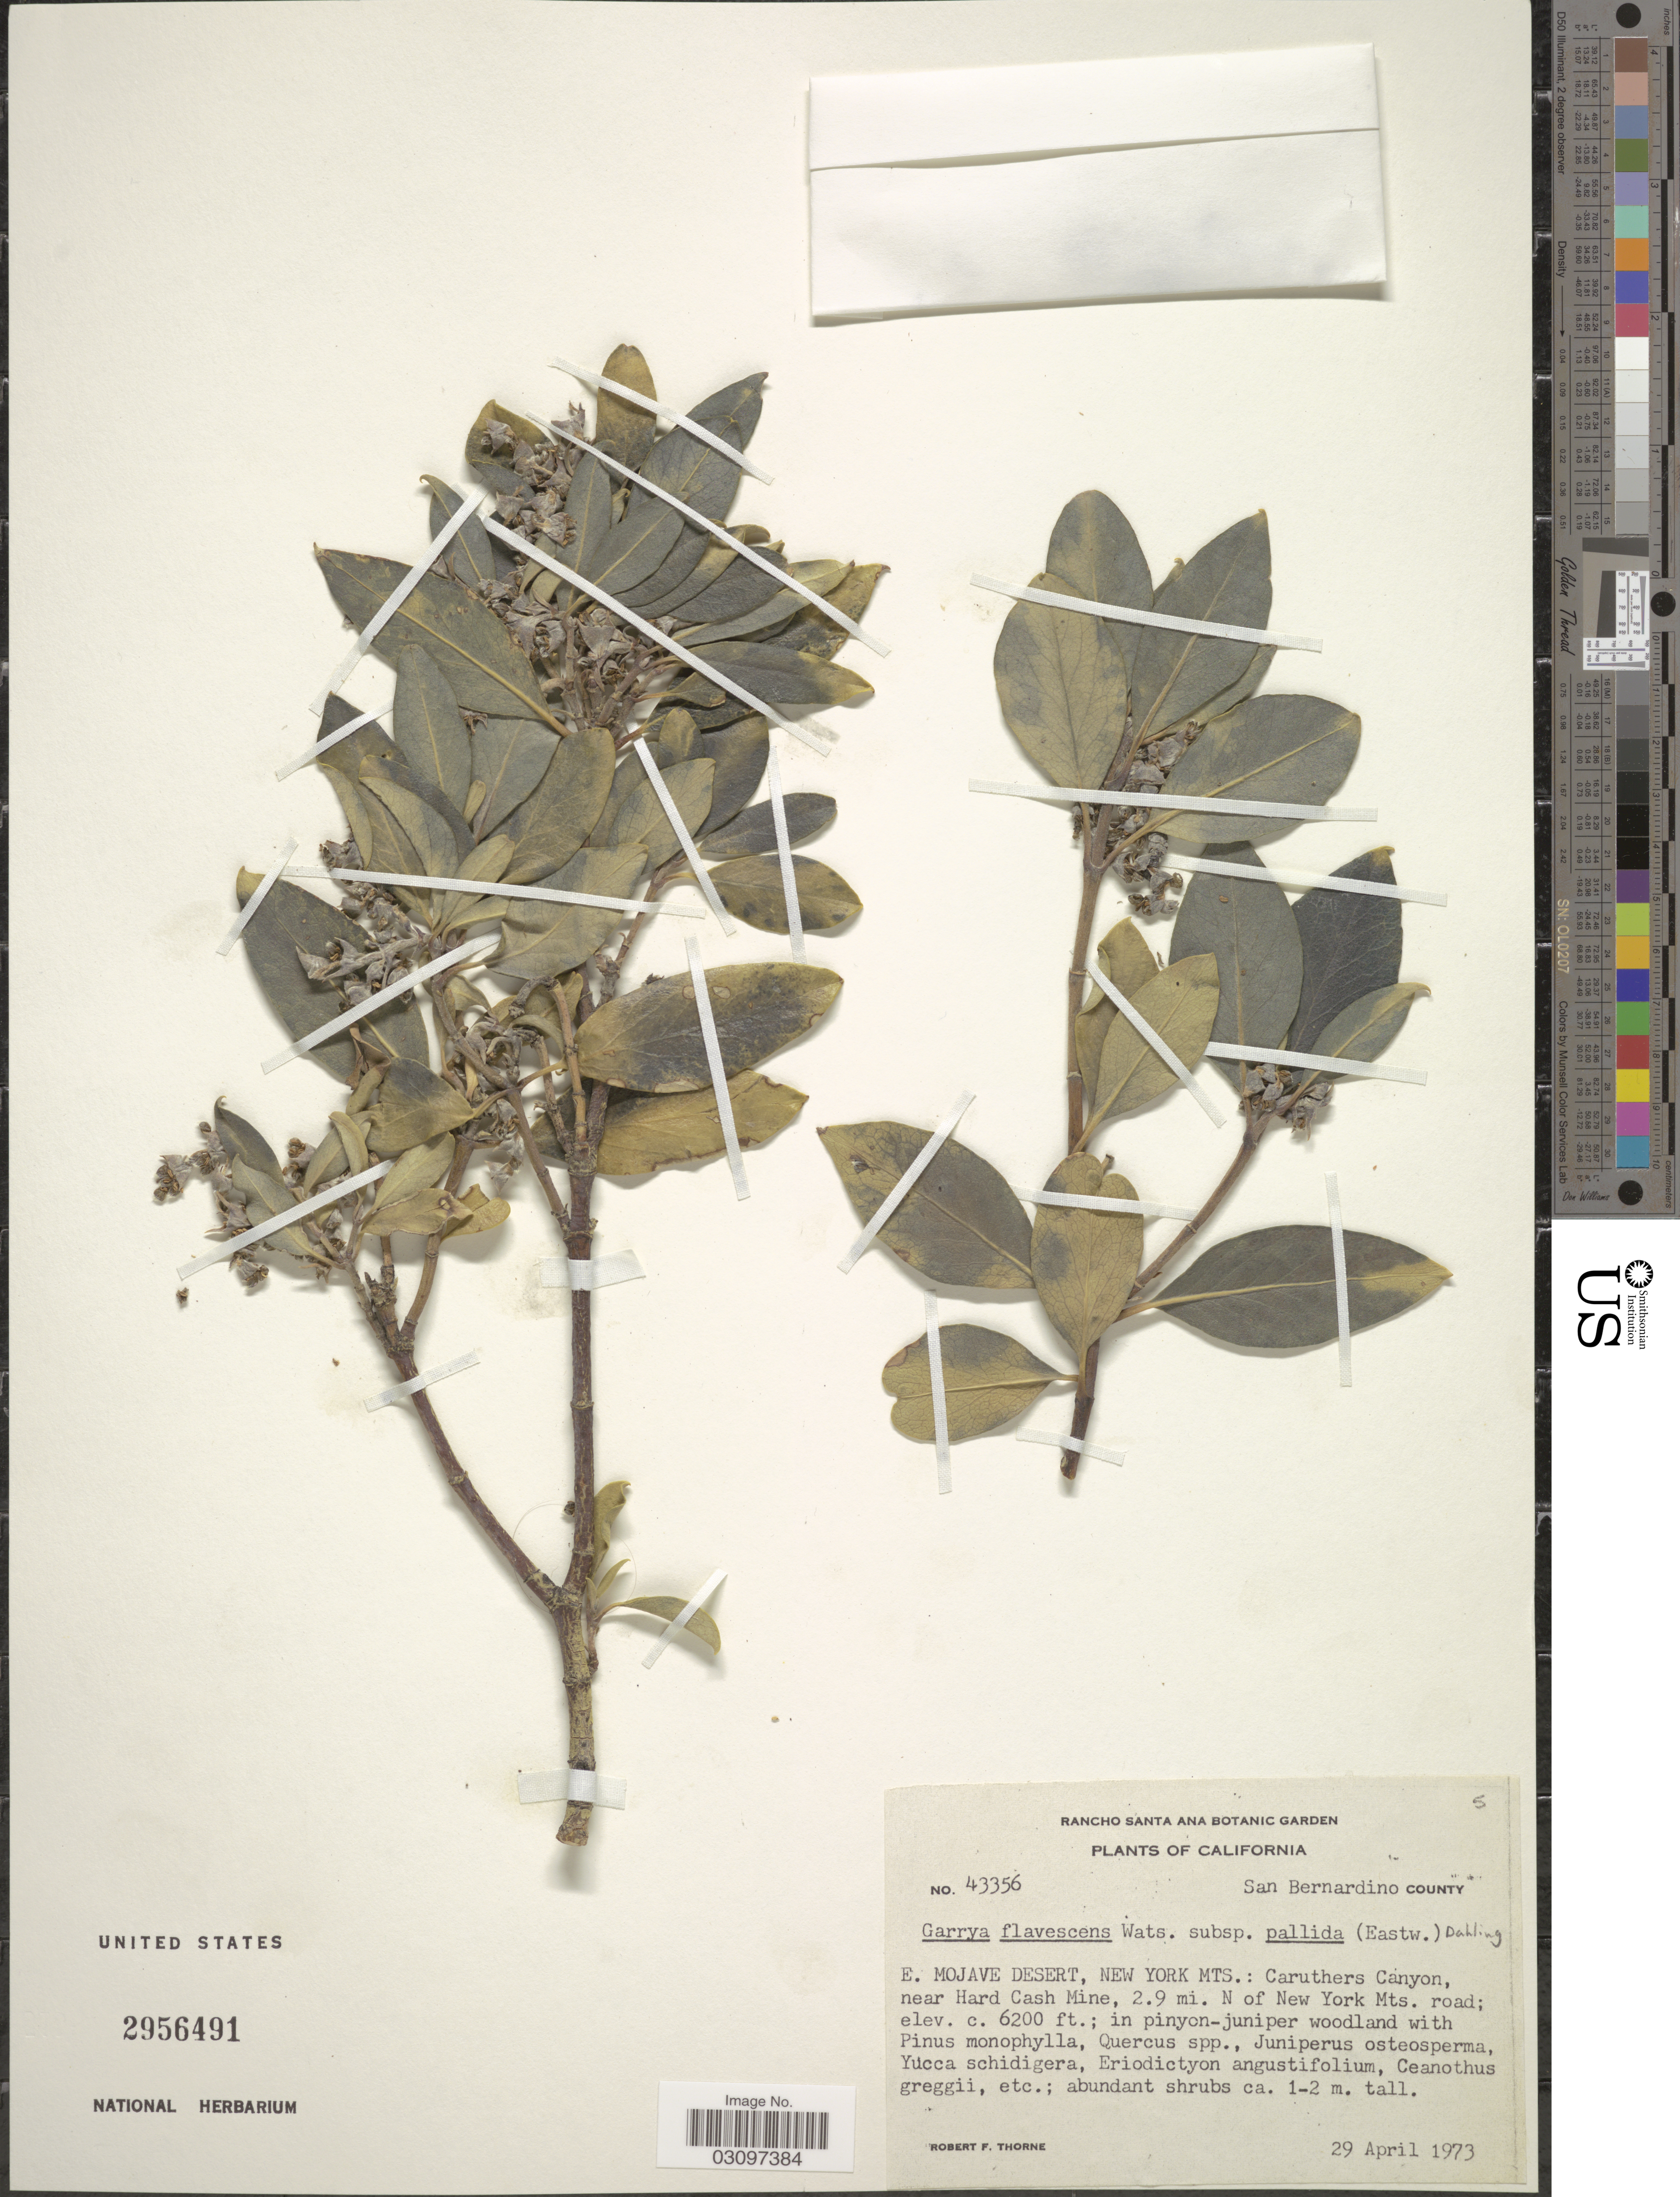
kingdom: Plantae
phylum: Tracheophyta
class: Magnoliopsida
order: Garryales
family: Garryaceae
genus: Garrya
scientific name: Garrya flavescens subsp. pallida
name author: (Eastw.) Bacig. ex Ewan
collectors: R. F. Thorne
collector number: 43356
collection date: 1973-04-29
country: United States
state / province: California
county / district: San Bernardino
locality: San Bernardino County. E. Mojave Desert, New York Mts.: Caruthers Canyon, near Hard Cash Mine, 2.9 mi. N of New York Mts. road.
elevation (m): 1890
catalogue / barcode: US 2956491